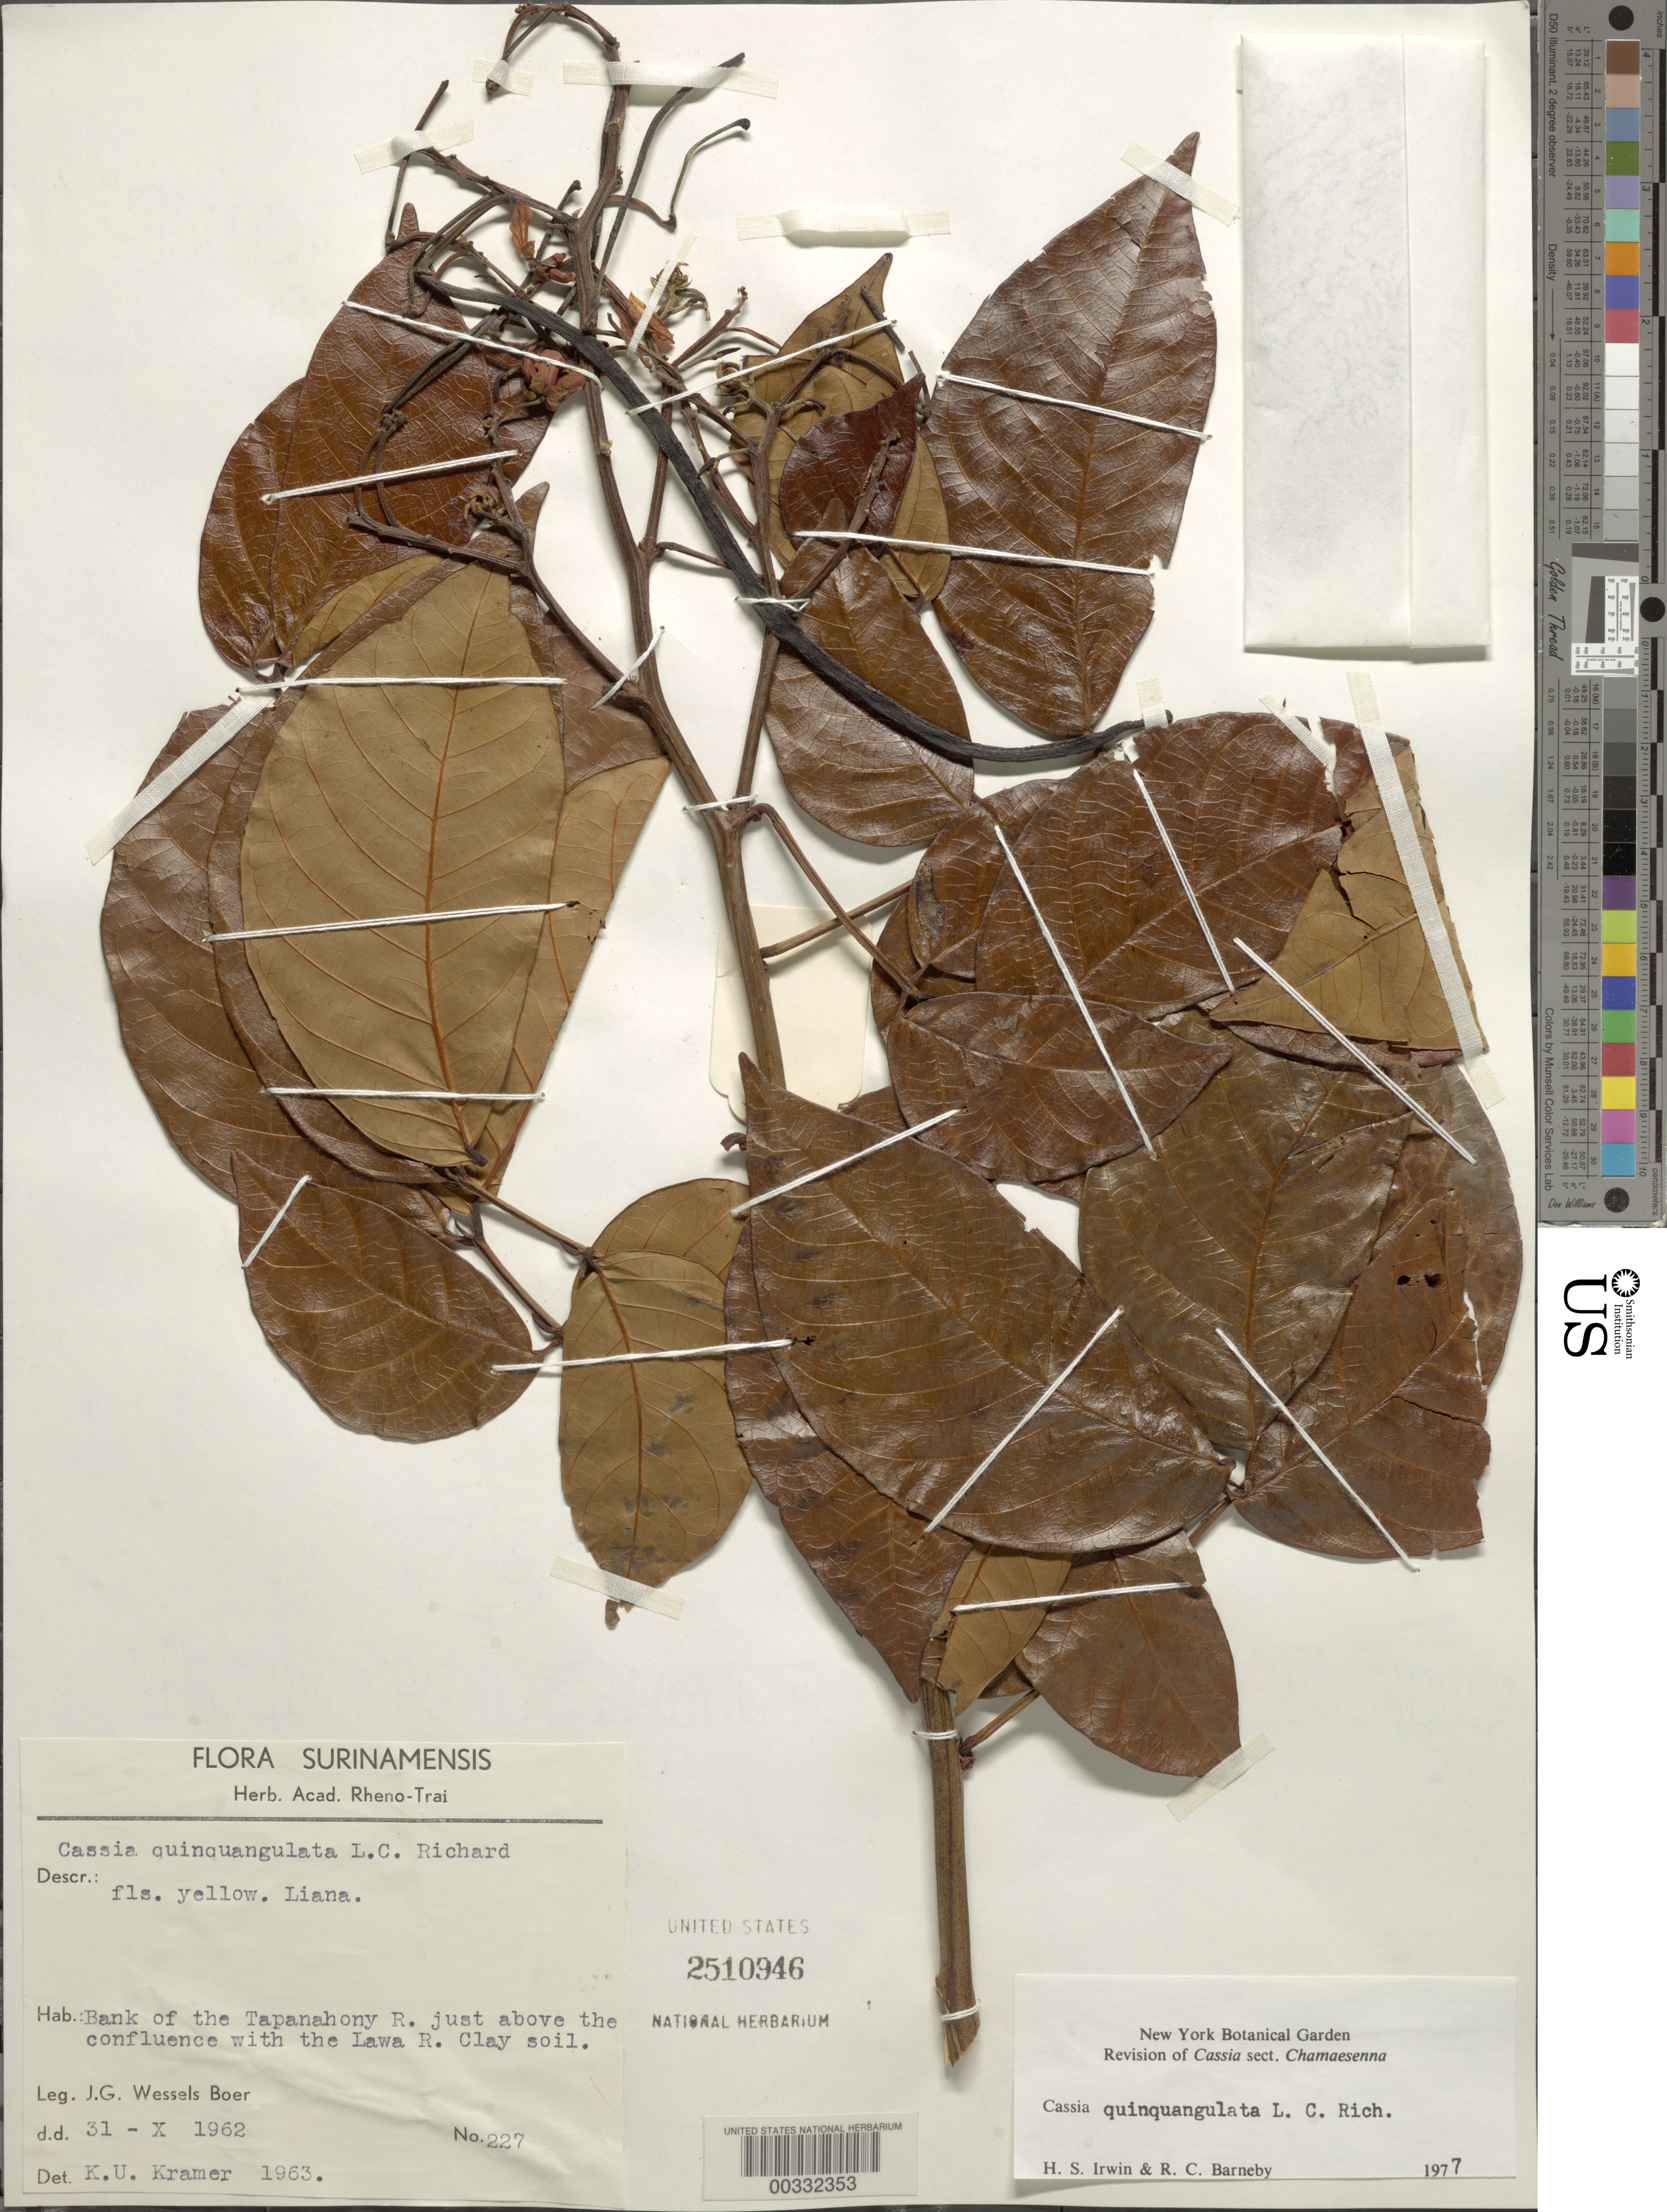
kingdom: Plantae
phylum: Tracheophyta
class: Magnoliopsida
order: Fabales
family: Fabaceae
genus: Senna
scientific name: Senna quinquangulata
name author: (Rich.) H.S. Irwin & Barneby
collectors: J. G. Wessels Boer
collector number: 227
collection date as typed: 31 Oct 1962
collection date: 1962-10-31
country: Suriname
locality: Bank of the tapanahony river just above the confluence with the lawa river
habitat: Clay soil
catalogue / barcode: US 2510946